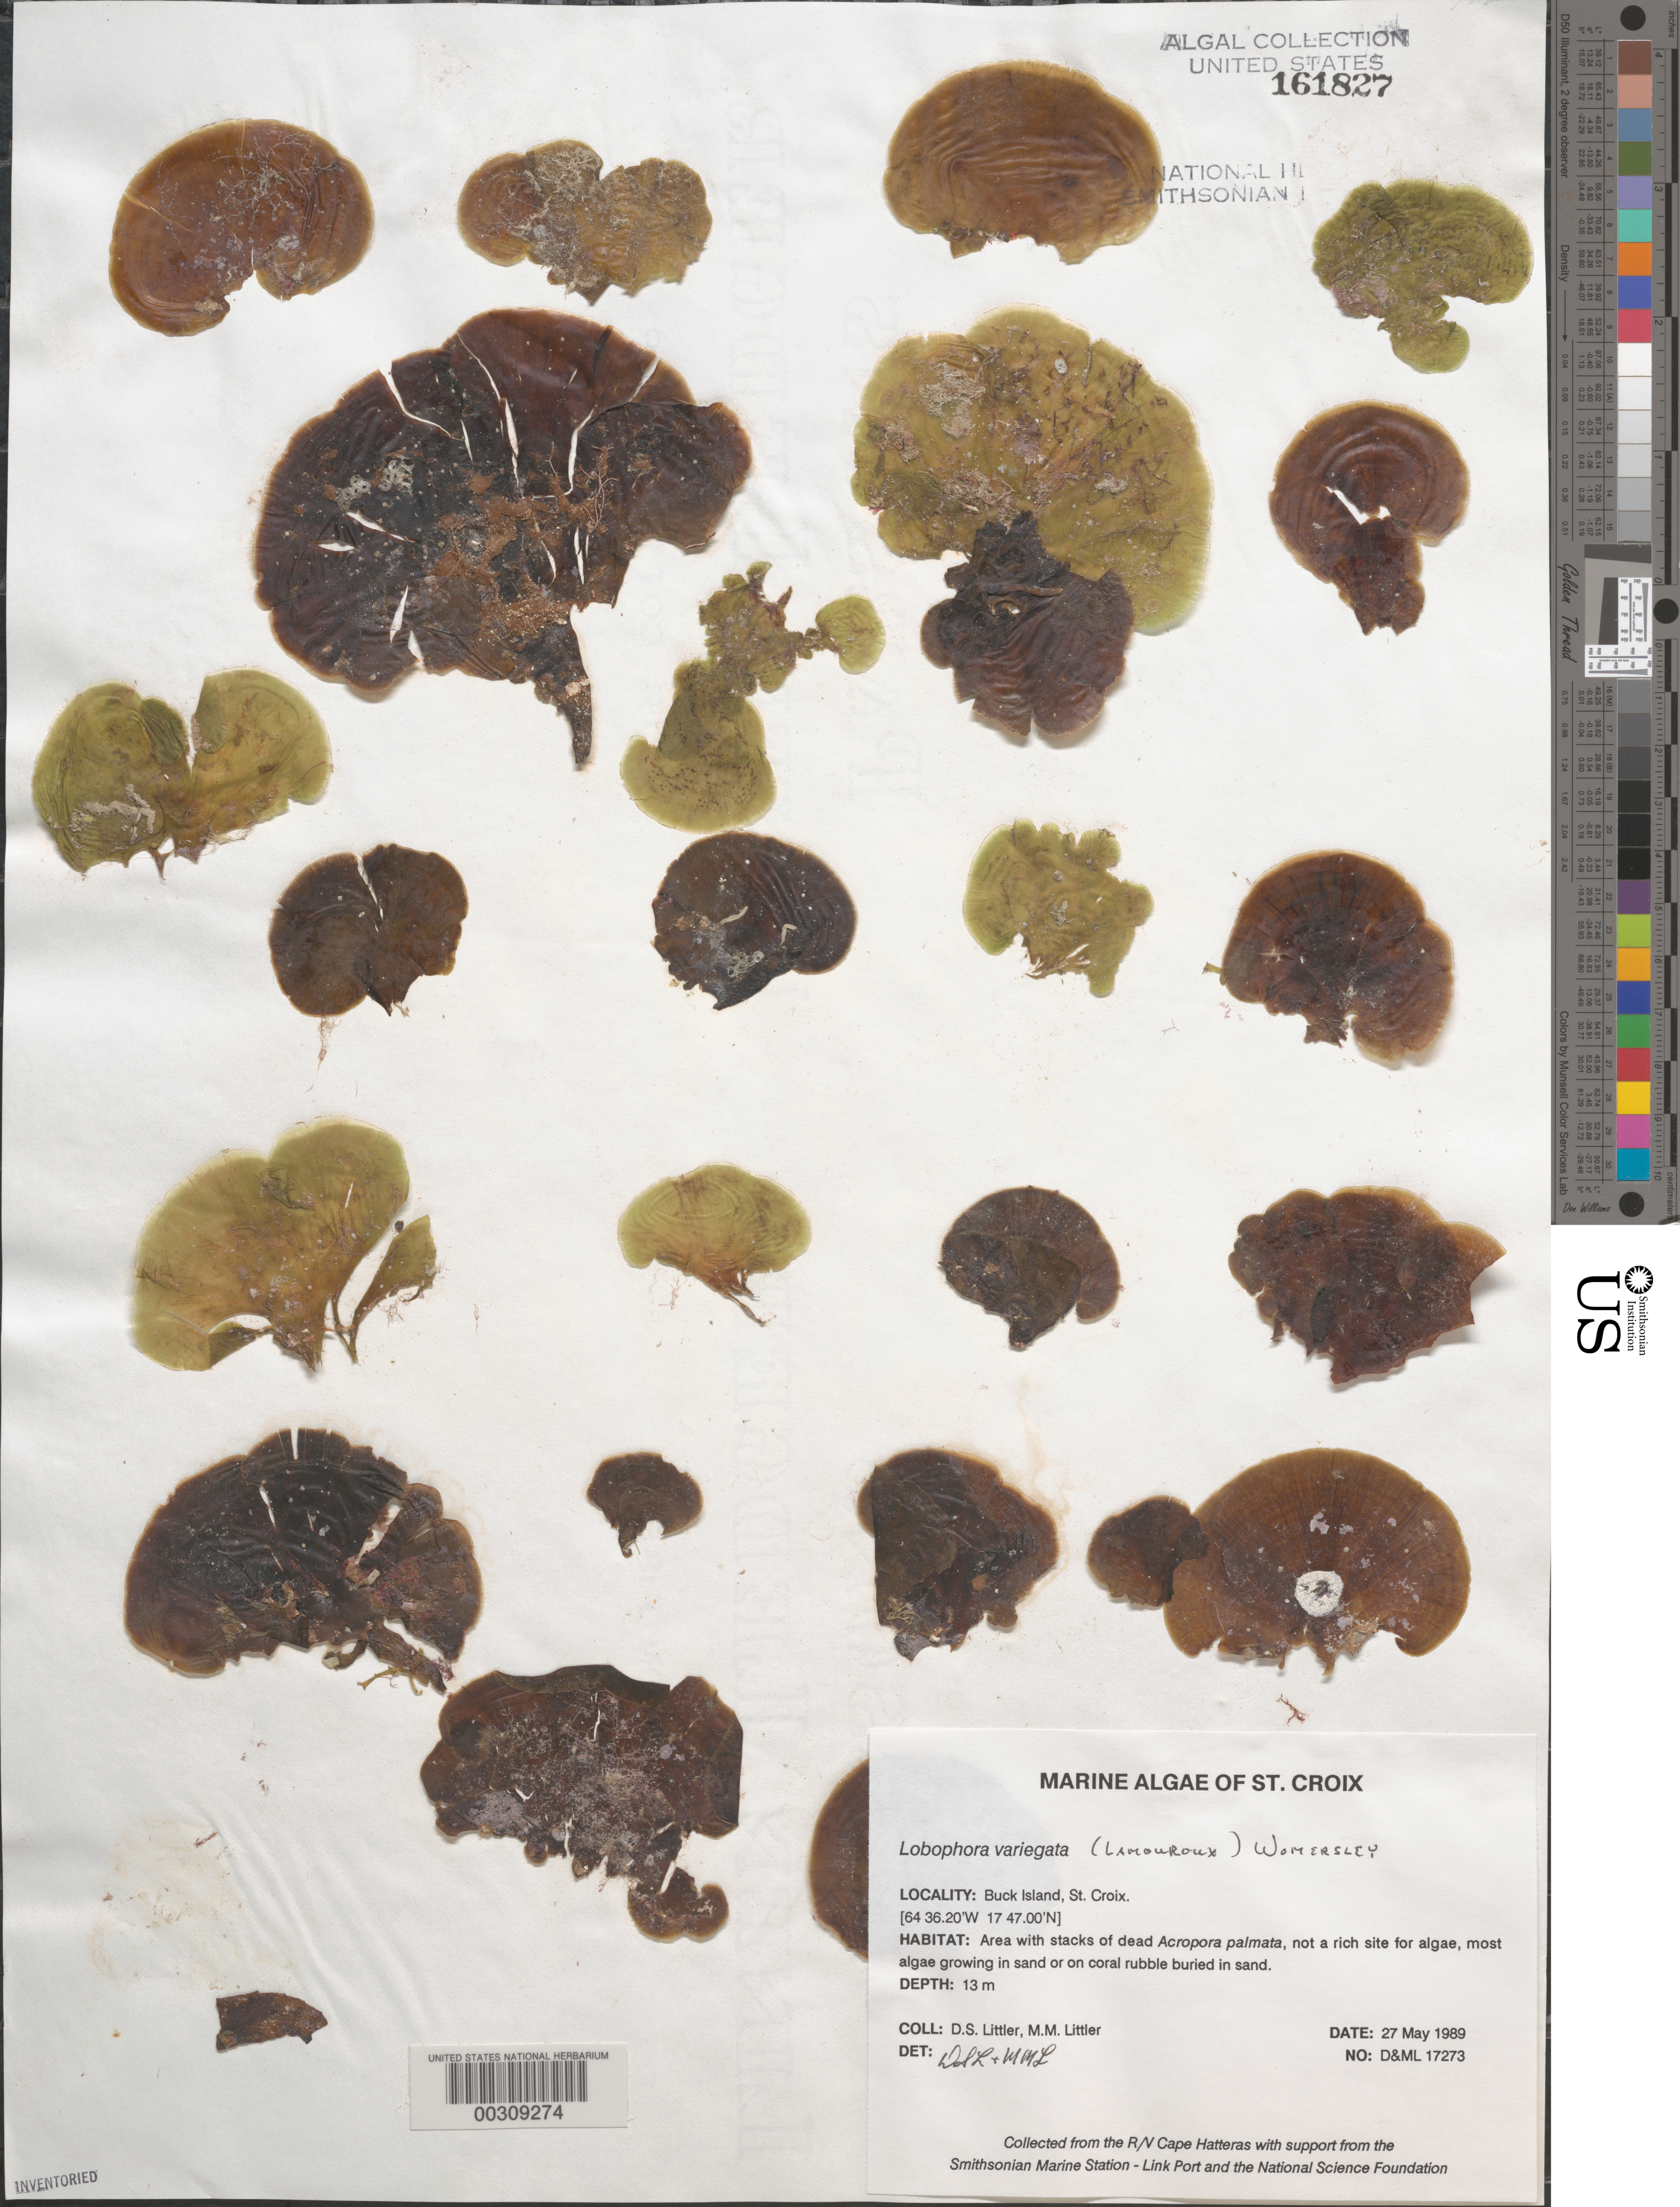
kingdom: Chromista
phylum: Ochrophyta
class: Phaeophyceae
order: Dictyotales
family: Dictyotaceae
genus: Lobophora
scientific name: Lobophora variegata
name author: (J.V.Lamouroux) Womersley & E.C. Oliveira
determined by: Littler, D. S.; Littler, M. M.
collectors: D. S. Littler & M. M. Littler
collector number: D&ML 17273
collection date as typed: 27 May 1989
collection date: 1989-05-27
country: U.S. Virgin Islands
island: St. Croix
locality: Buck Island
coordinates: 17 47.00' N, 54 36.20' W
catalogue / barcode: US 161827